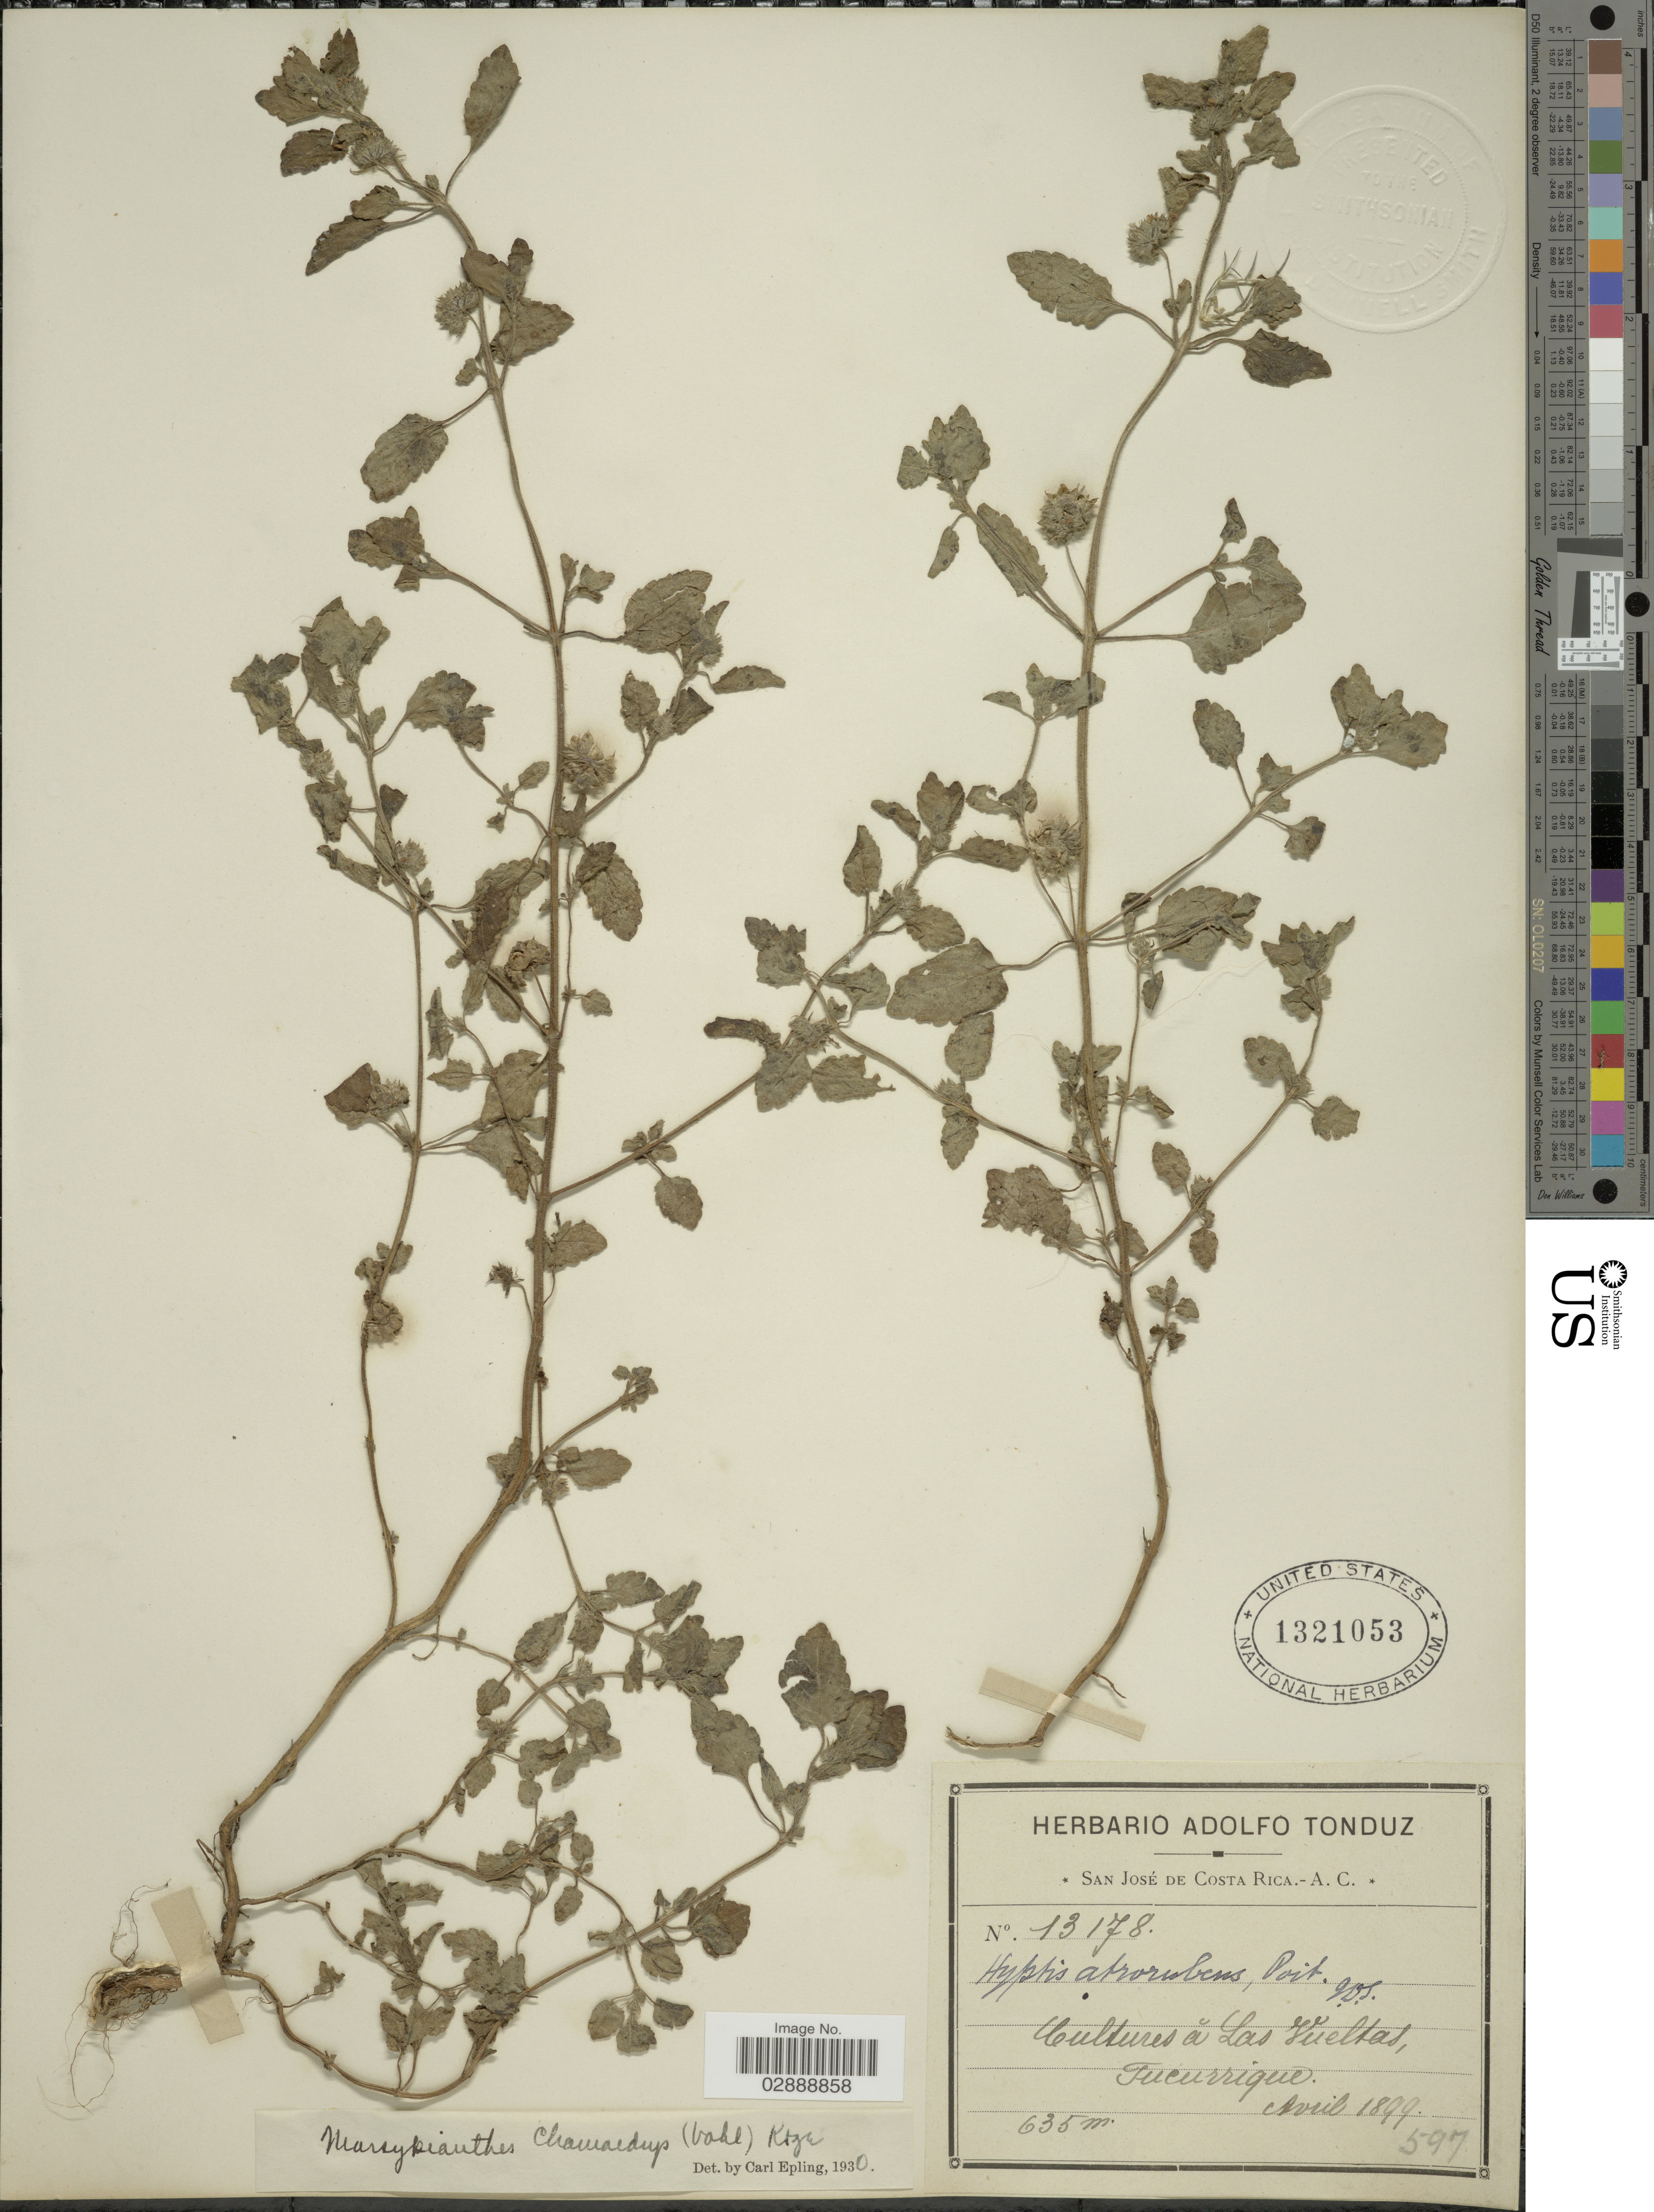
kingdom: Plantae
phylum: Tracheophyta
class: Magnoliopsida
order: Lamiales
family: Lamiaceae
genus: Marsypianthes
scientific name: Marsypianthes chamaedrys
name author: (Vahl) Kuntze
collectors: ex Herb. Adolfo Tonduz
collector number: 13178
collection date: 1899-04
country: Costa Rica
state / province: San José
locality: Cultures a Las Vueltas, Tucurrique.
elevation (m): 635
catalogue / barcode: US 1321053